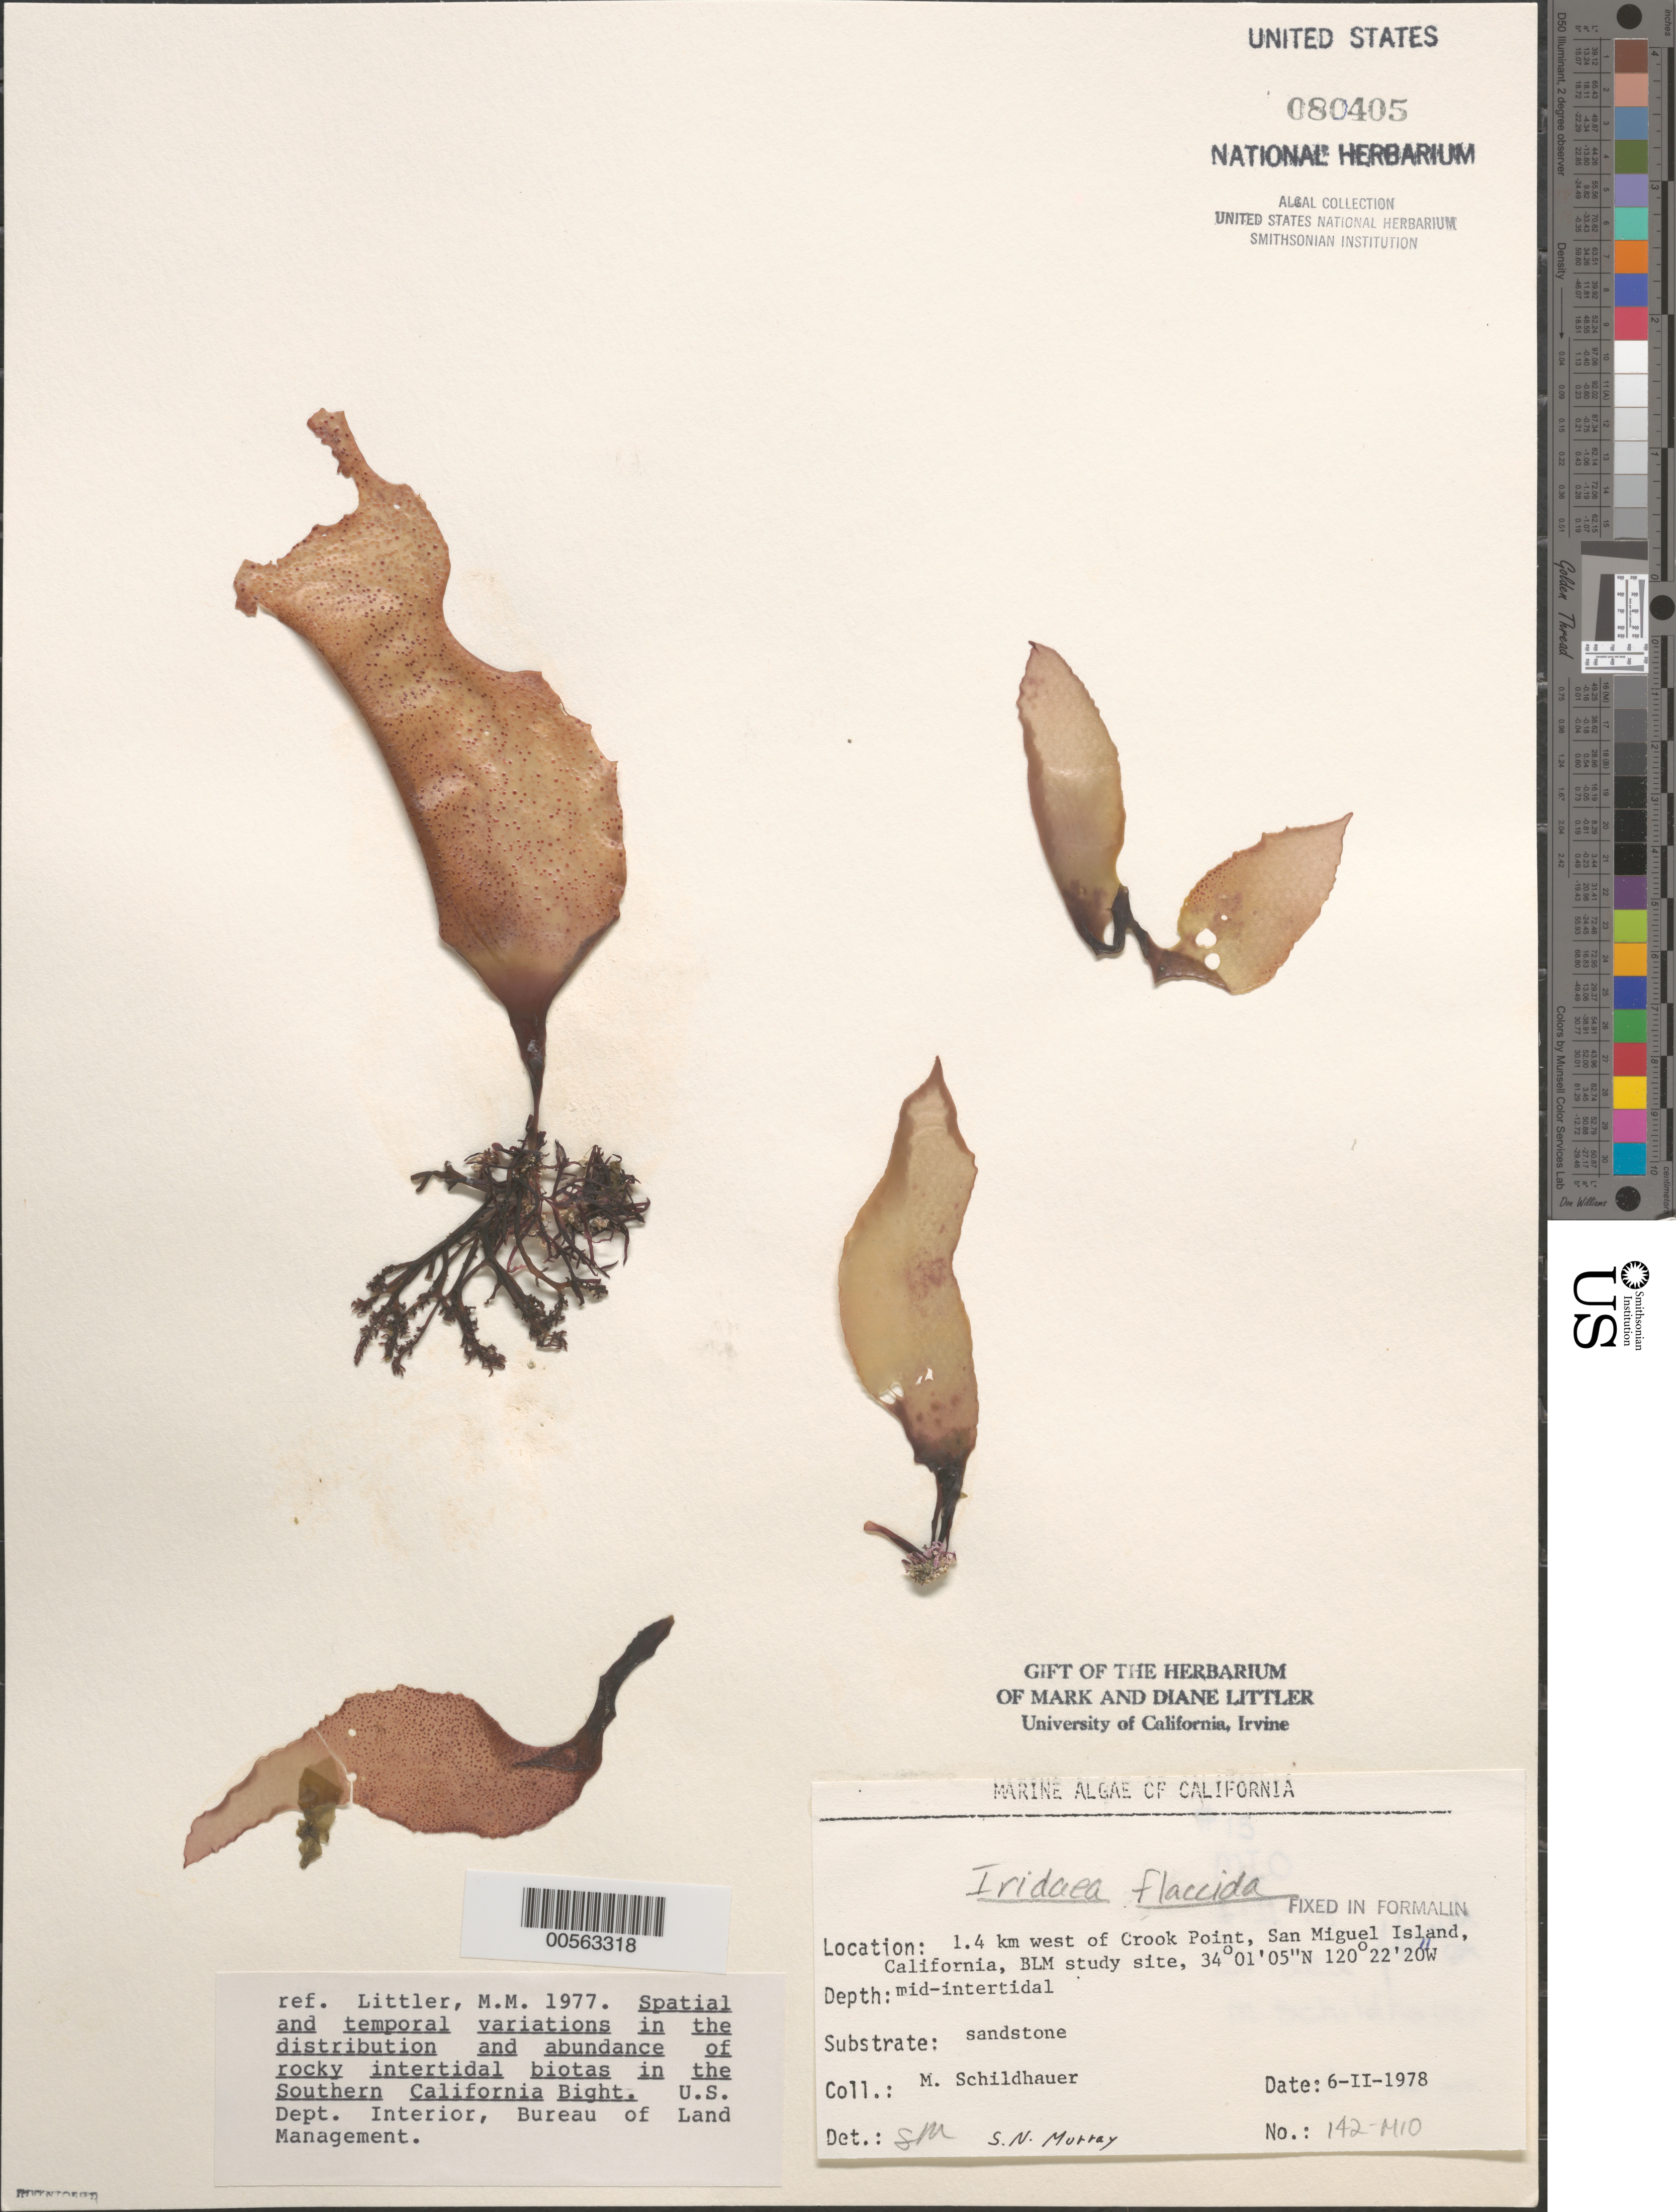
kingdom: Plantae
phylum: Rhodophyta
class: Florideophyceae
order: Gigartinales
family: Gigartinaceae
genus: Mazzaella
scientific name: Mazzaella flaccida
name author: (Setchell & N.L. Gardner) Fredericq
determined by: Algae name updating Project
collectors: M. Schildhauer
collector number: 142-mio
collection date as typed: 06 Feb 1978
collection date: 1978-02-06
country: United States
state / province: California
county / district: Santa Barbara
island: San Miguel Island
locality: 1.4 km north of Crook Point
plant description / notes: BLM-SOCALBIGHT Rocky Intertidal Survey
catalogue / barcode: US 80405